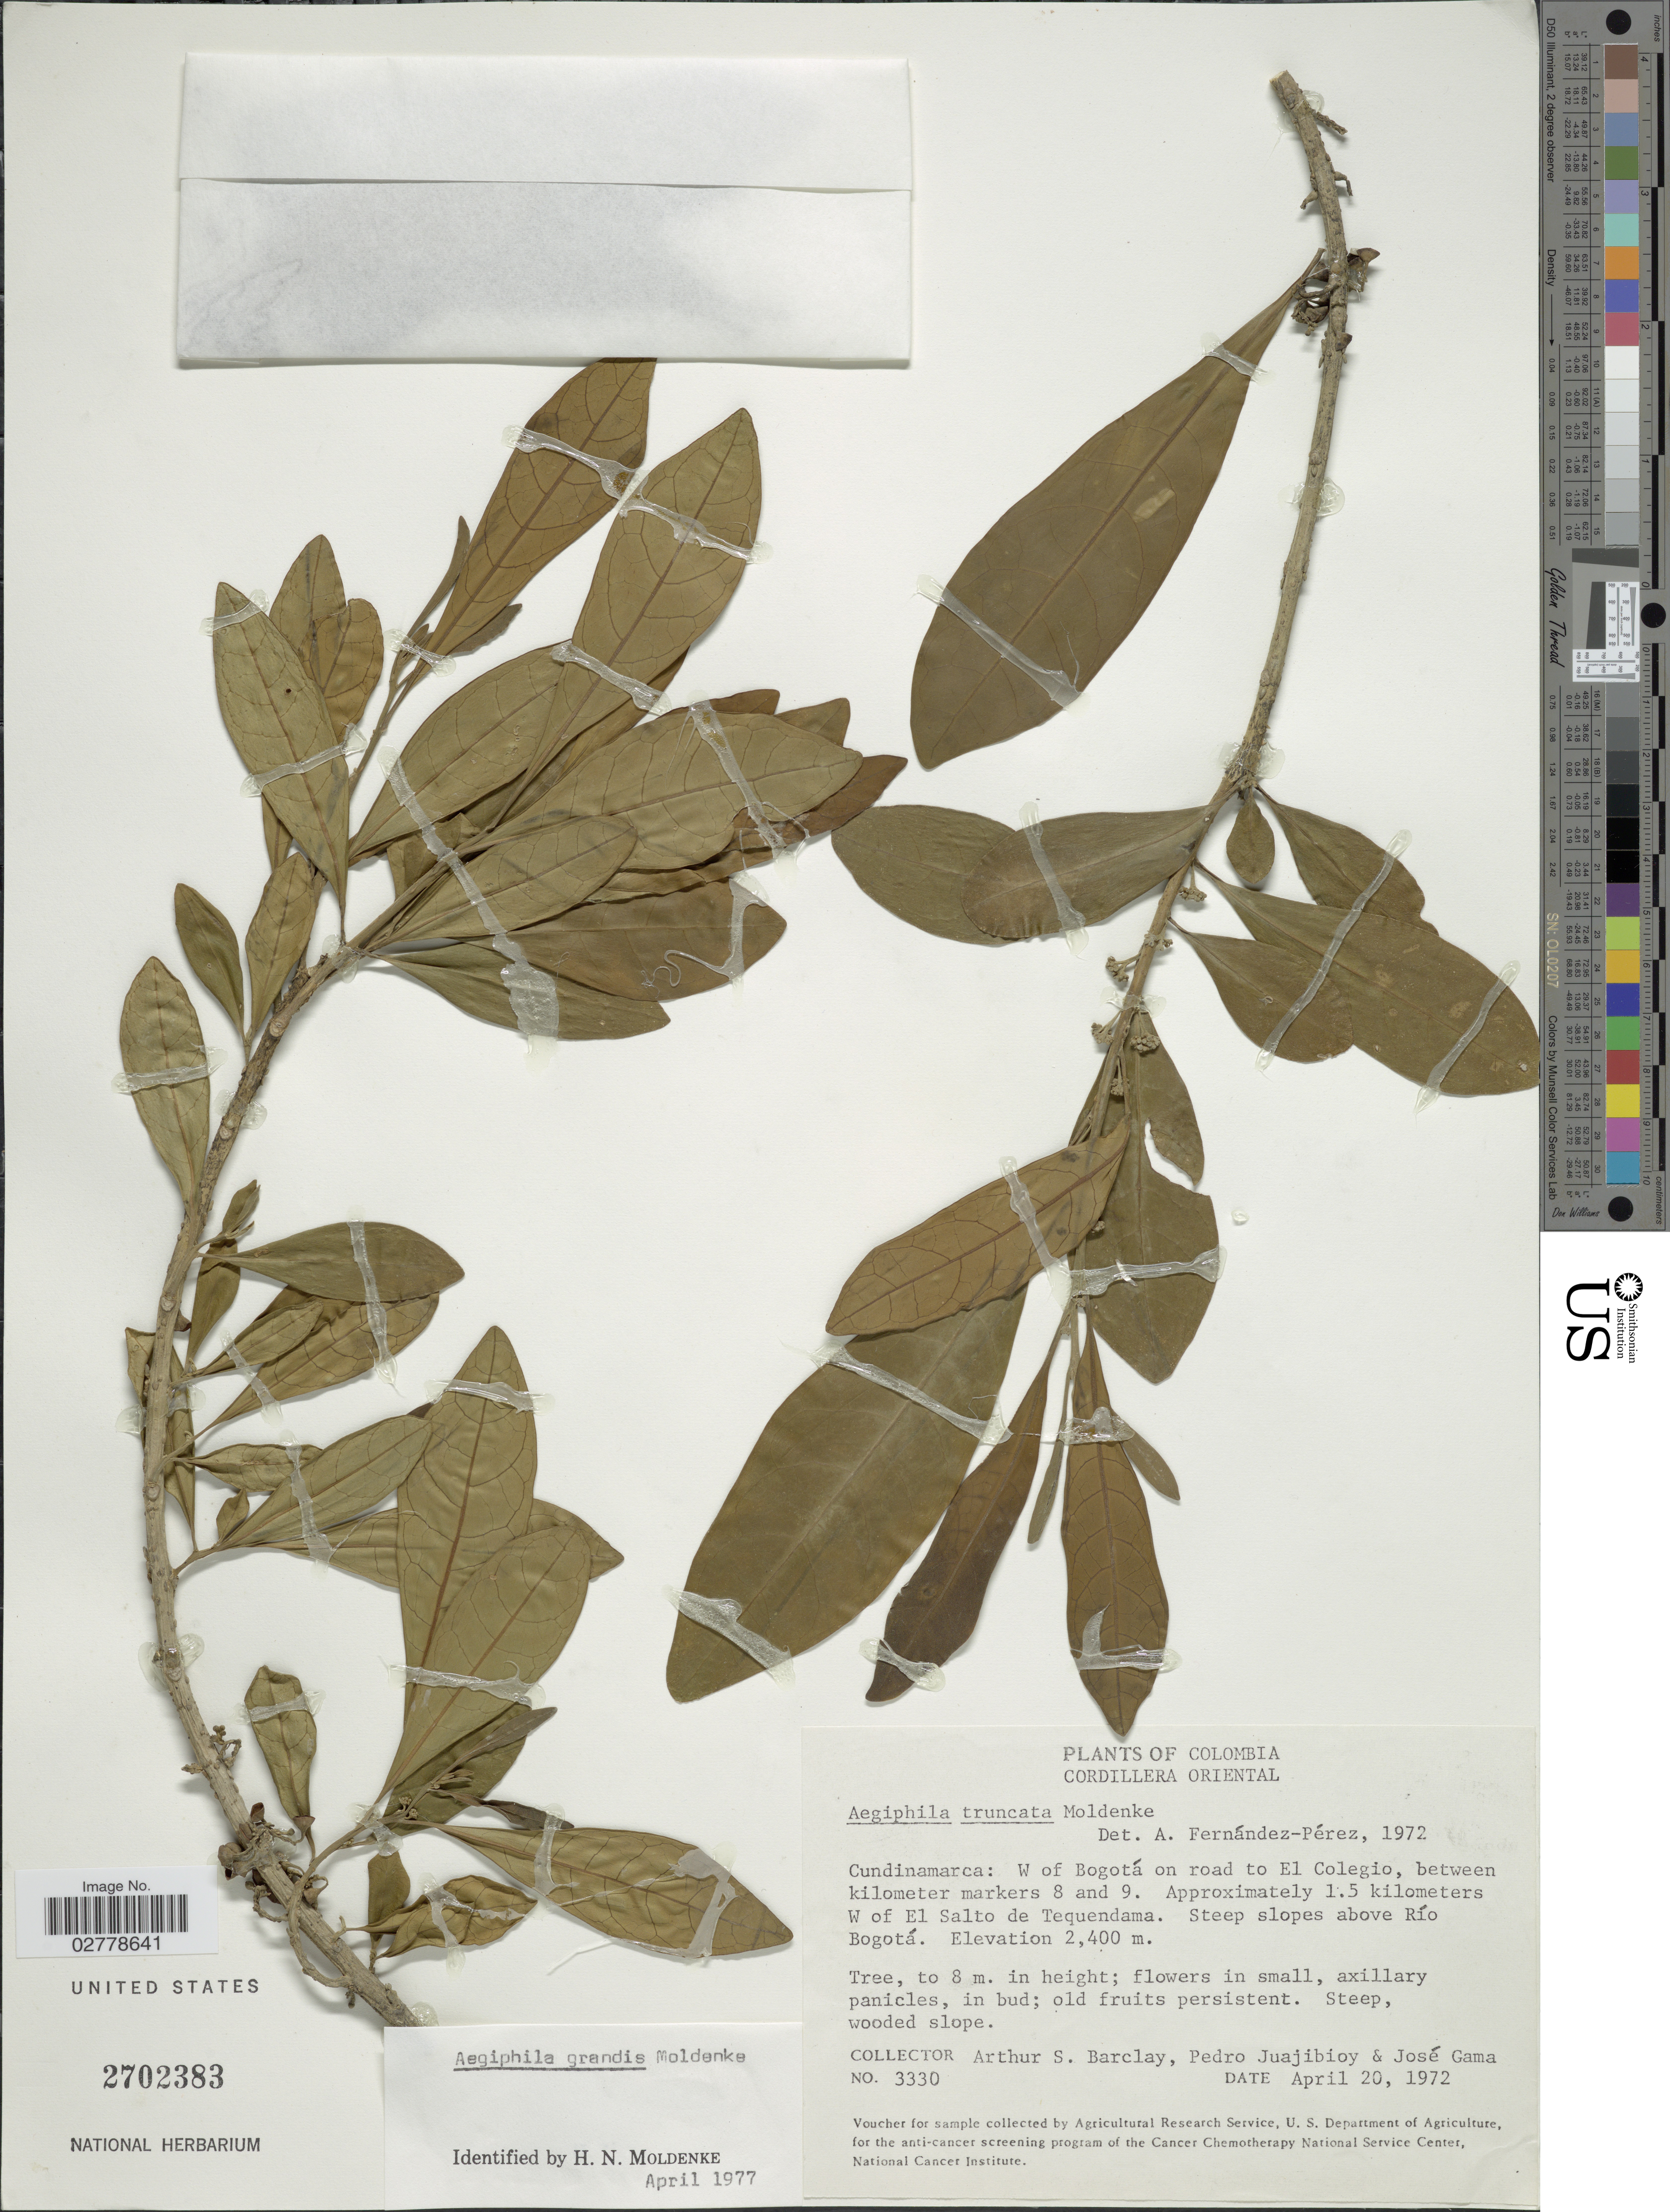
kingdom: Plantae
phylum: Tracheophyta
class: Magnoliopsida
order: Lamiales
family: Lamiaceae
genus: Aegiphila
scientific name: Aegiphila grandis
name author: Moldenke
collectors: A. S. Barclay, P. Juajibioy & J. Gama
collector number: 3330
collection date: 1972-04-20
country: Colombia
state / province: Cundinamarca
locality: Cordillera Oriental. Cundinamarca: W of Bogotá on road to El Colegio, between kilometer markers 8 and 9. Approximately 1.5 kilometers W of El Salto de Tequendama. Steep slopes above Río Bogotá.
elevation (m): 2400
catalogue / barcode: US 2702383